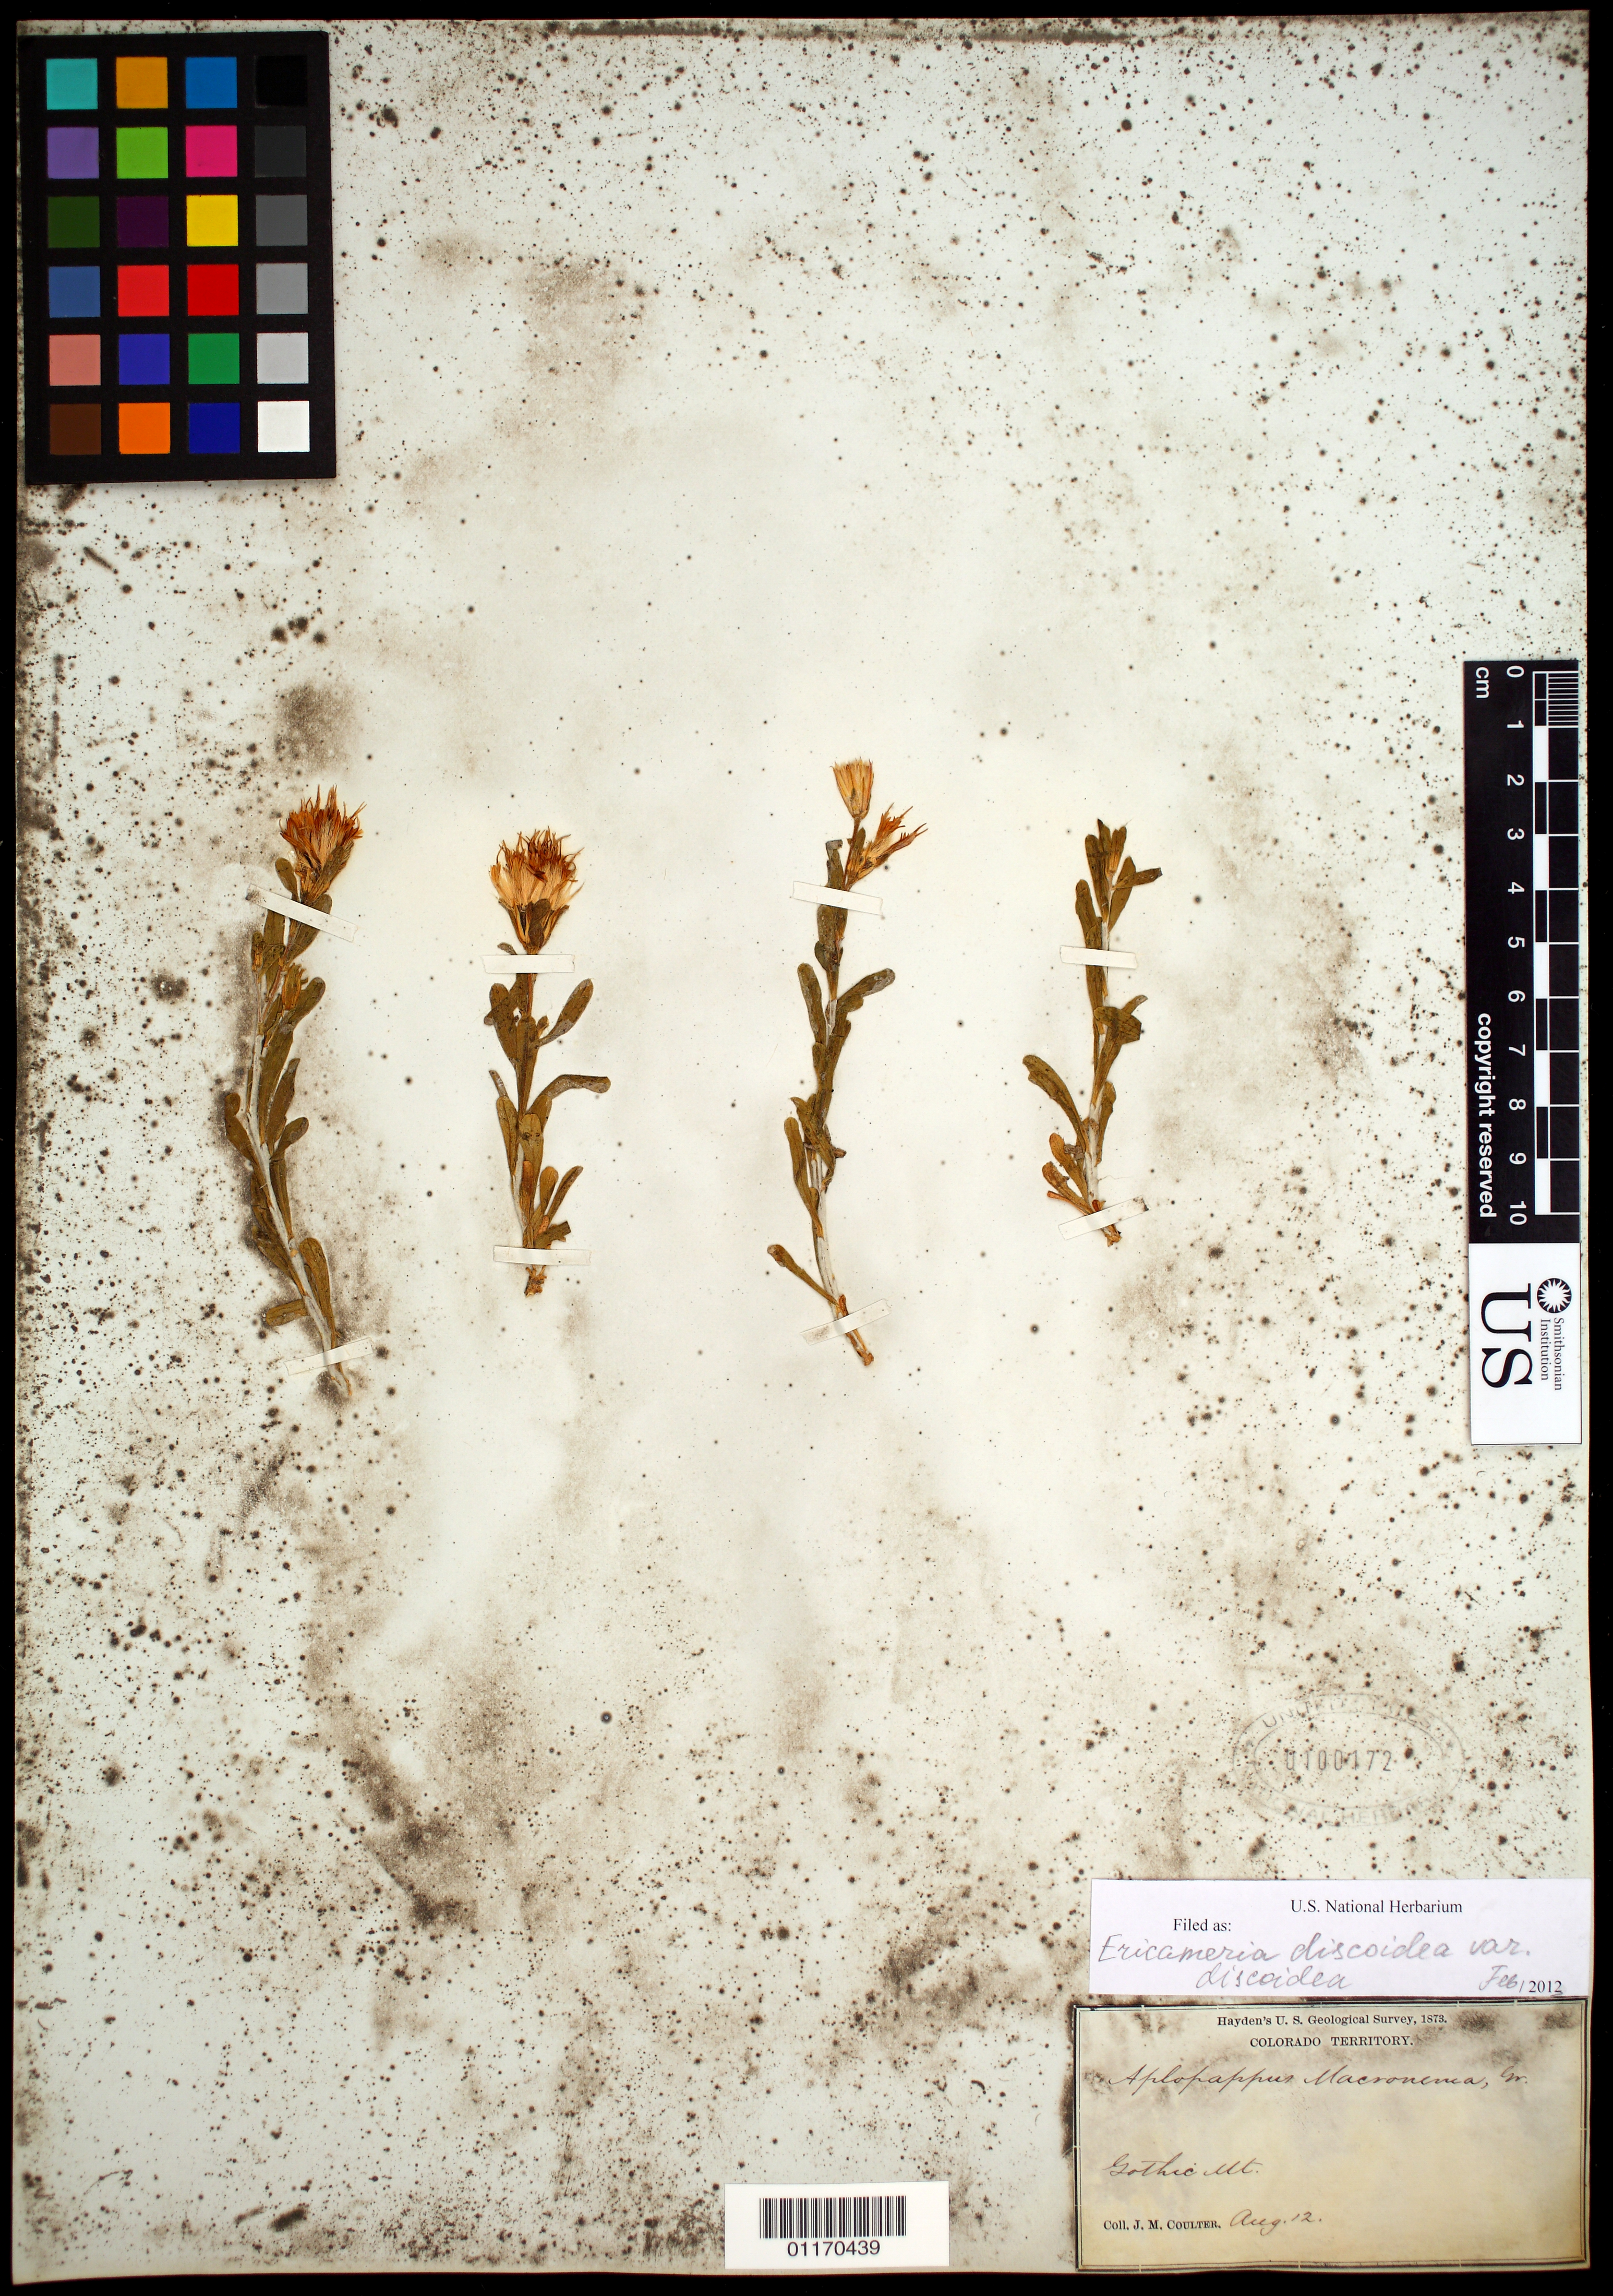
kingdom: Plantae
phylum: Tracheophyta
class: Magnoliopsida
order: Asterales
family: Asteraceae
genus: Ericameria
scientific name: Ericameria discoidea var. discoidea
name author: (Nutt.) G.L. Nesom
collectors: J. M. Coulter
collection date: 1873-08-12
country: United States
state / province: Colorado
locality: Gothic Mts.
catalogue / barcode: US 100172